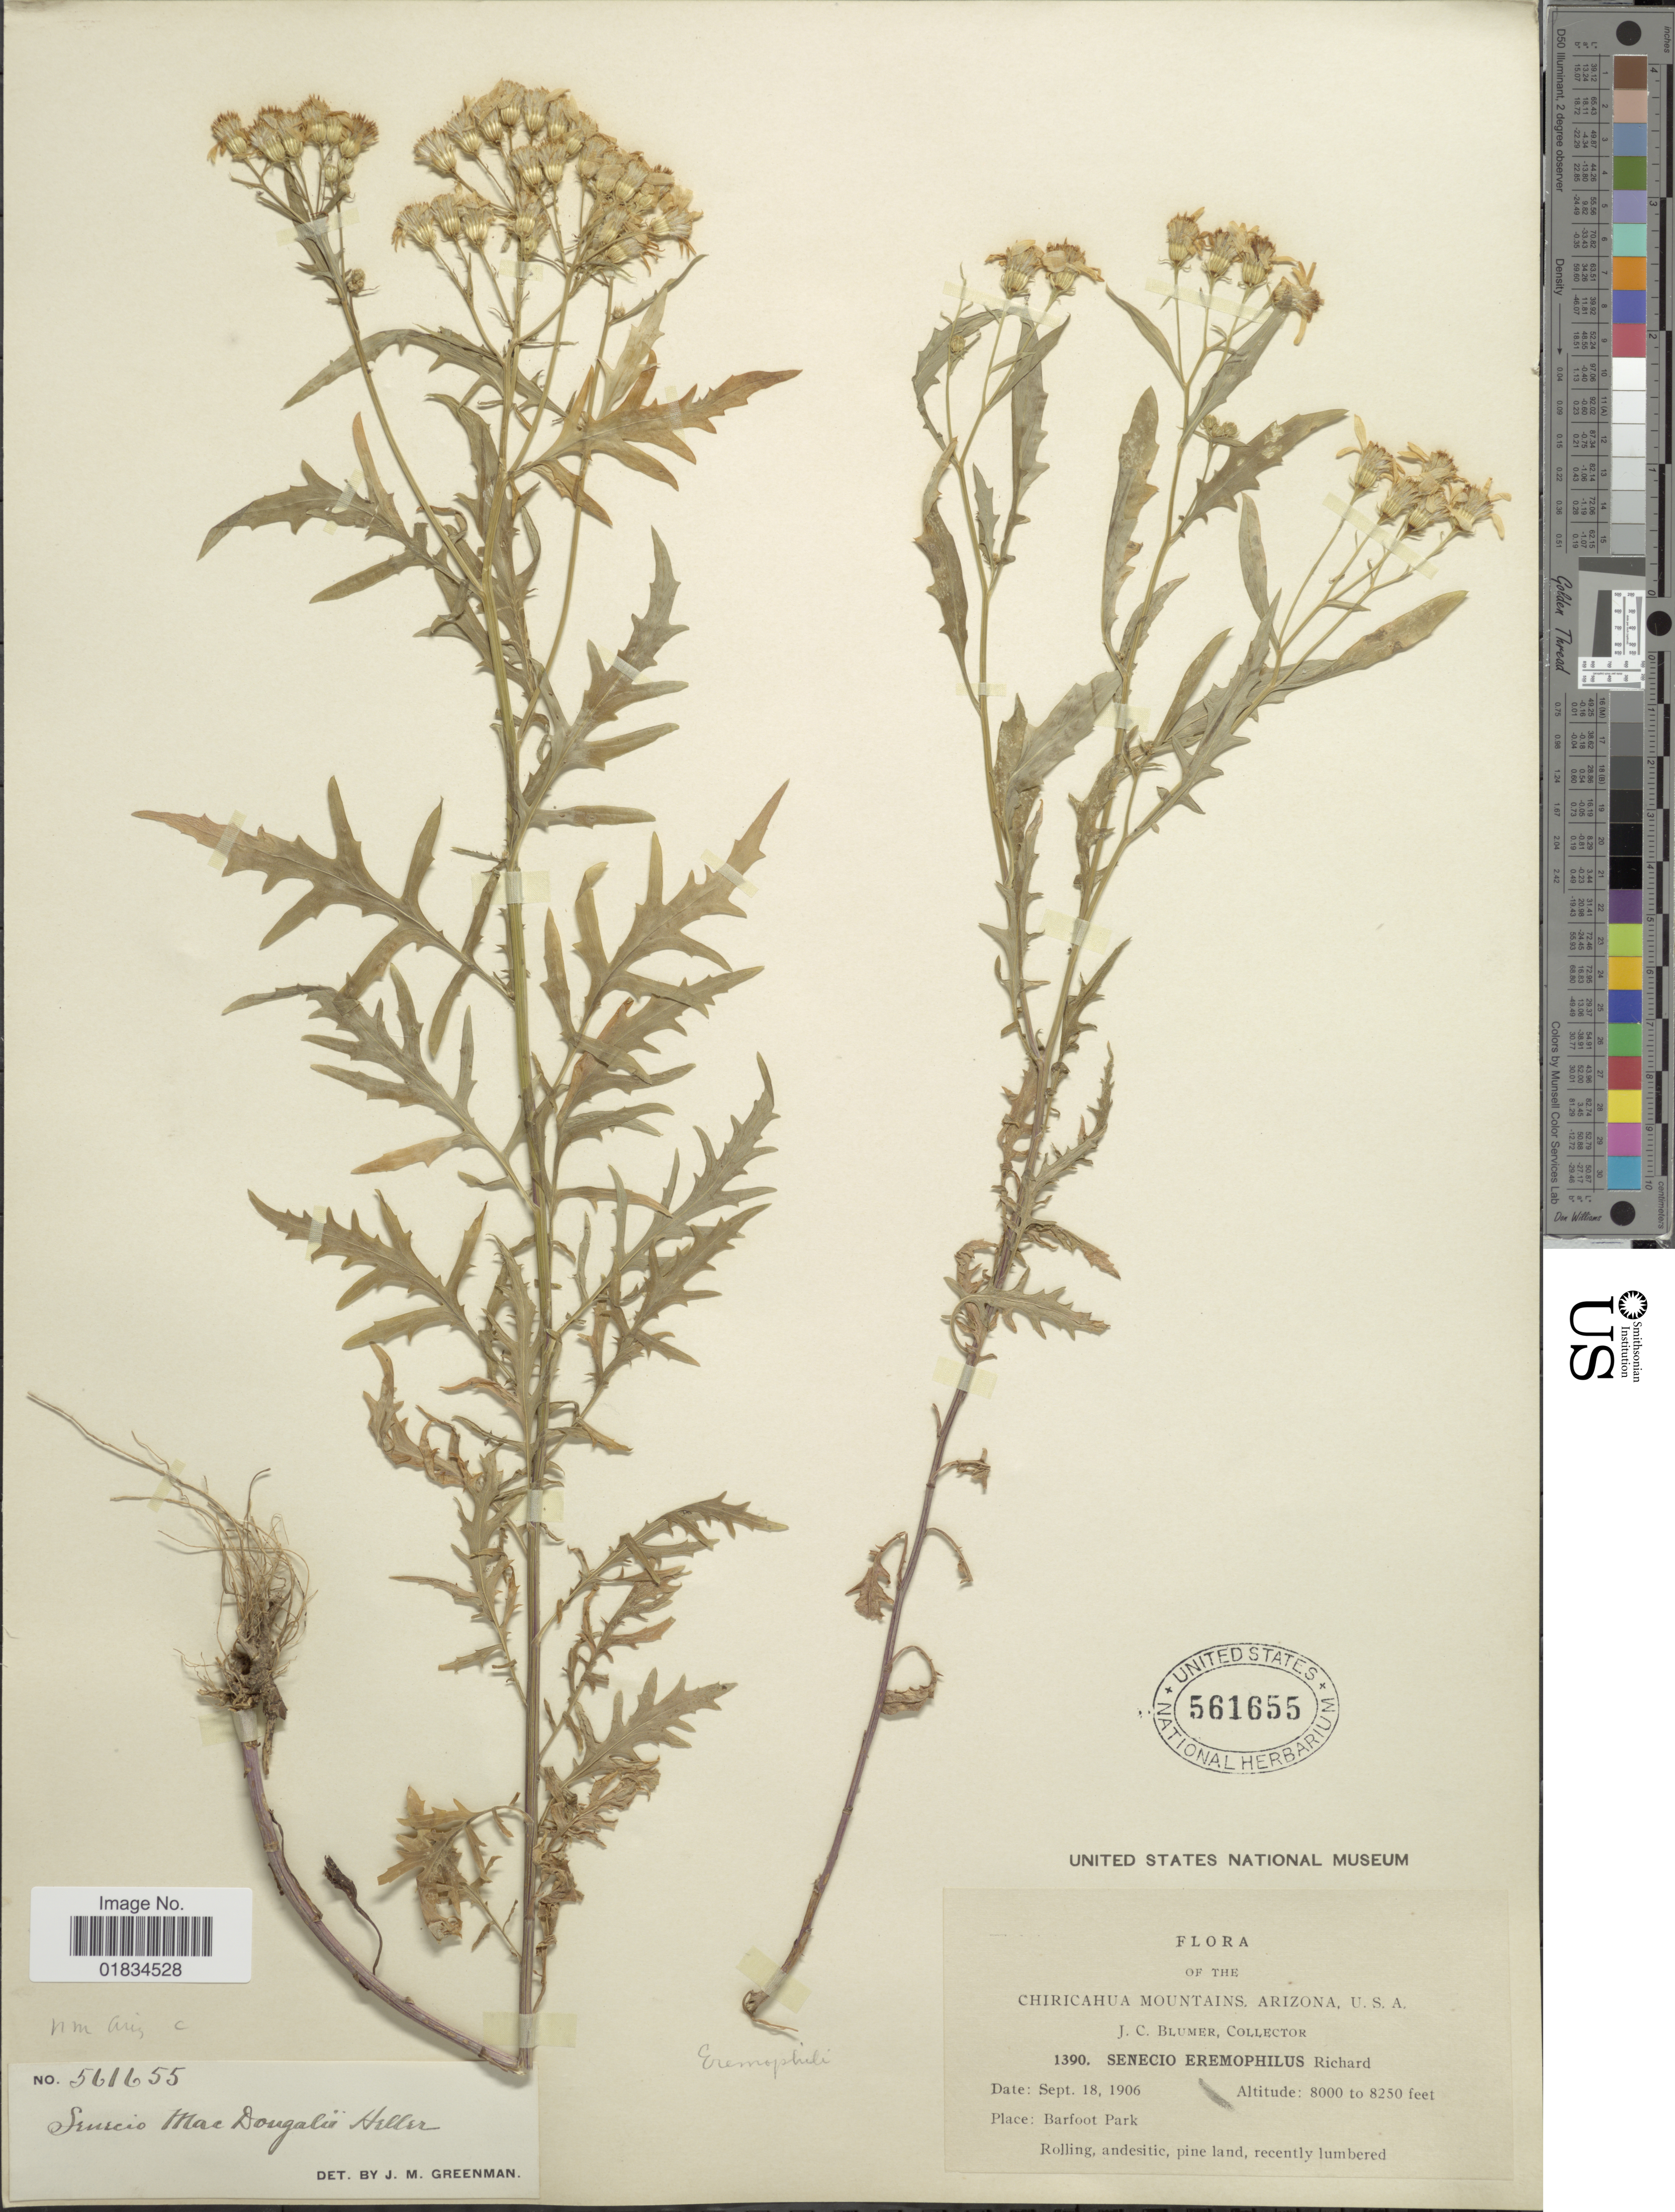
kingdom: Plantae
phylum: Tracheophyta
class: Magnoliopsida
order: Asterales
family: Asteraceae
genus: Senecio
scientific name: Senecio macdougalii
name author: A. Heller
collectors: J. C. Blumer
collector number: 1390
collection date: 1906-09-18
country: United States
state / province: Arizona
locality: Barfoot Park, Chiricahua Mountains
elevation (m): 2438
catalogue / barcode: US 561655